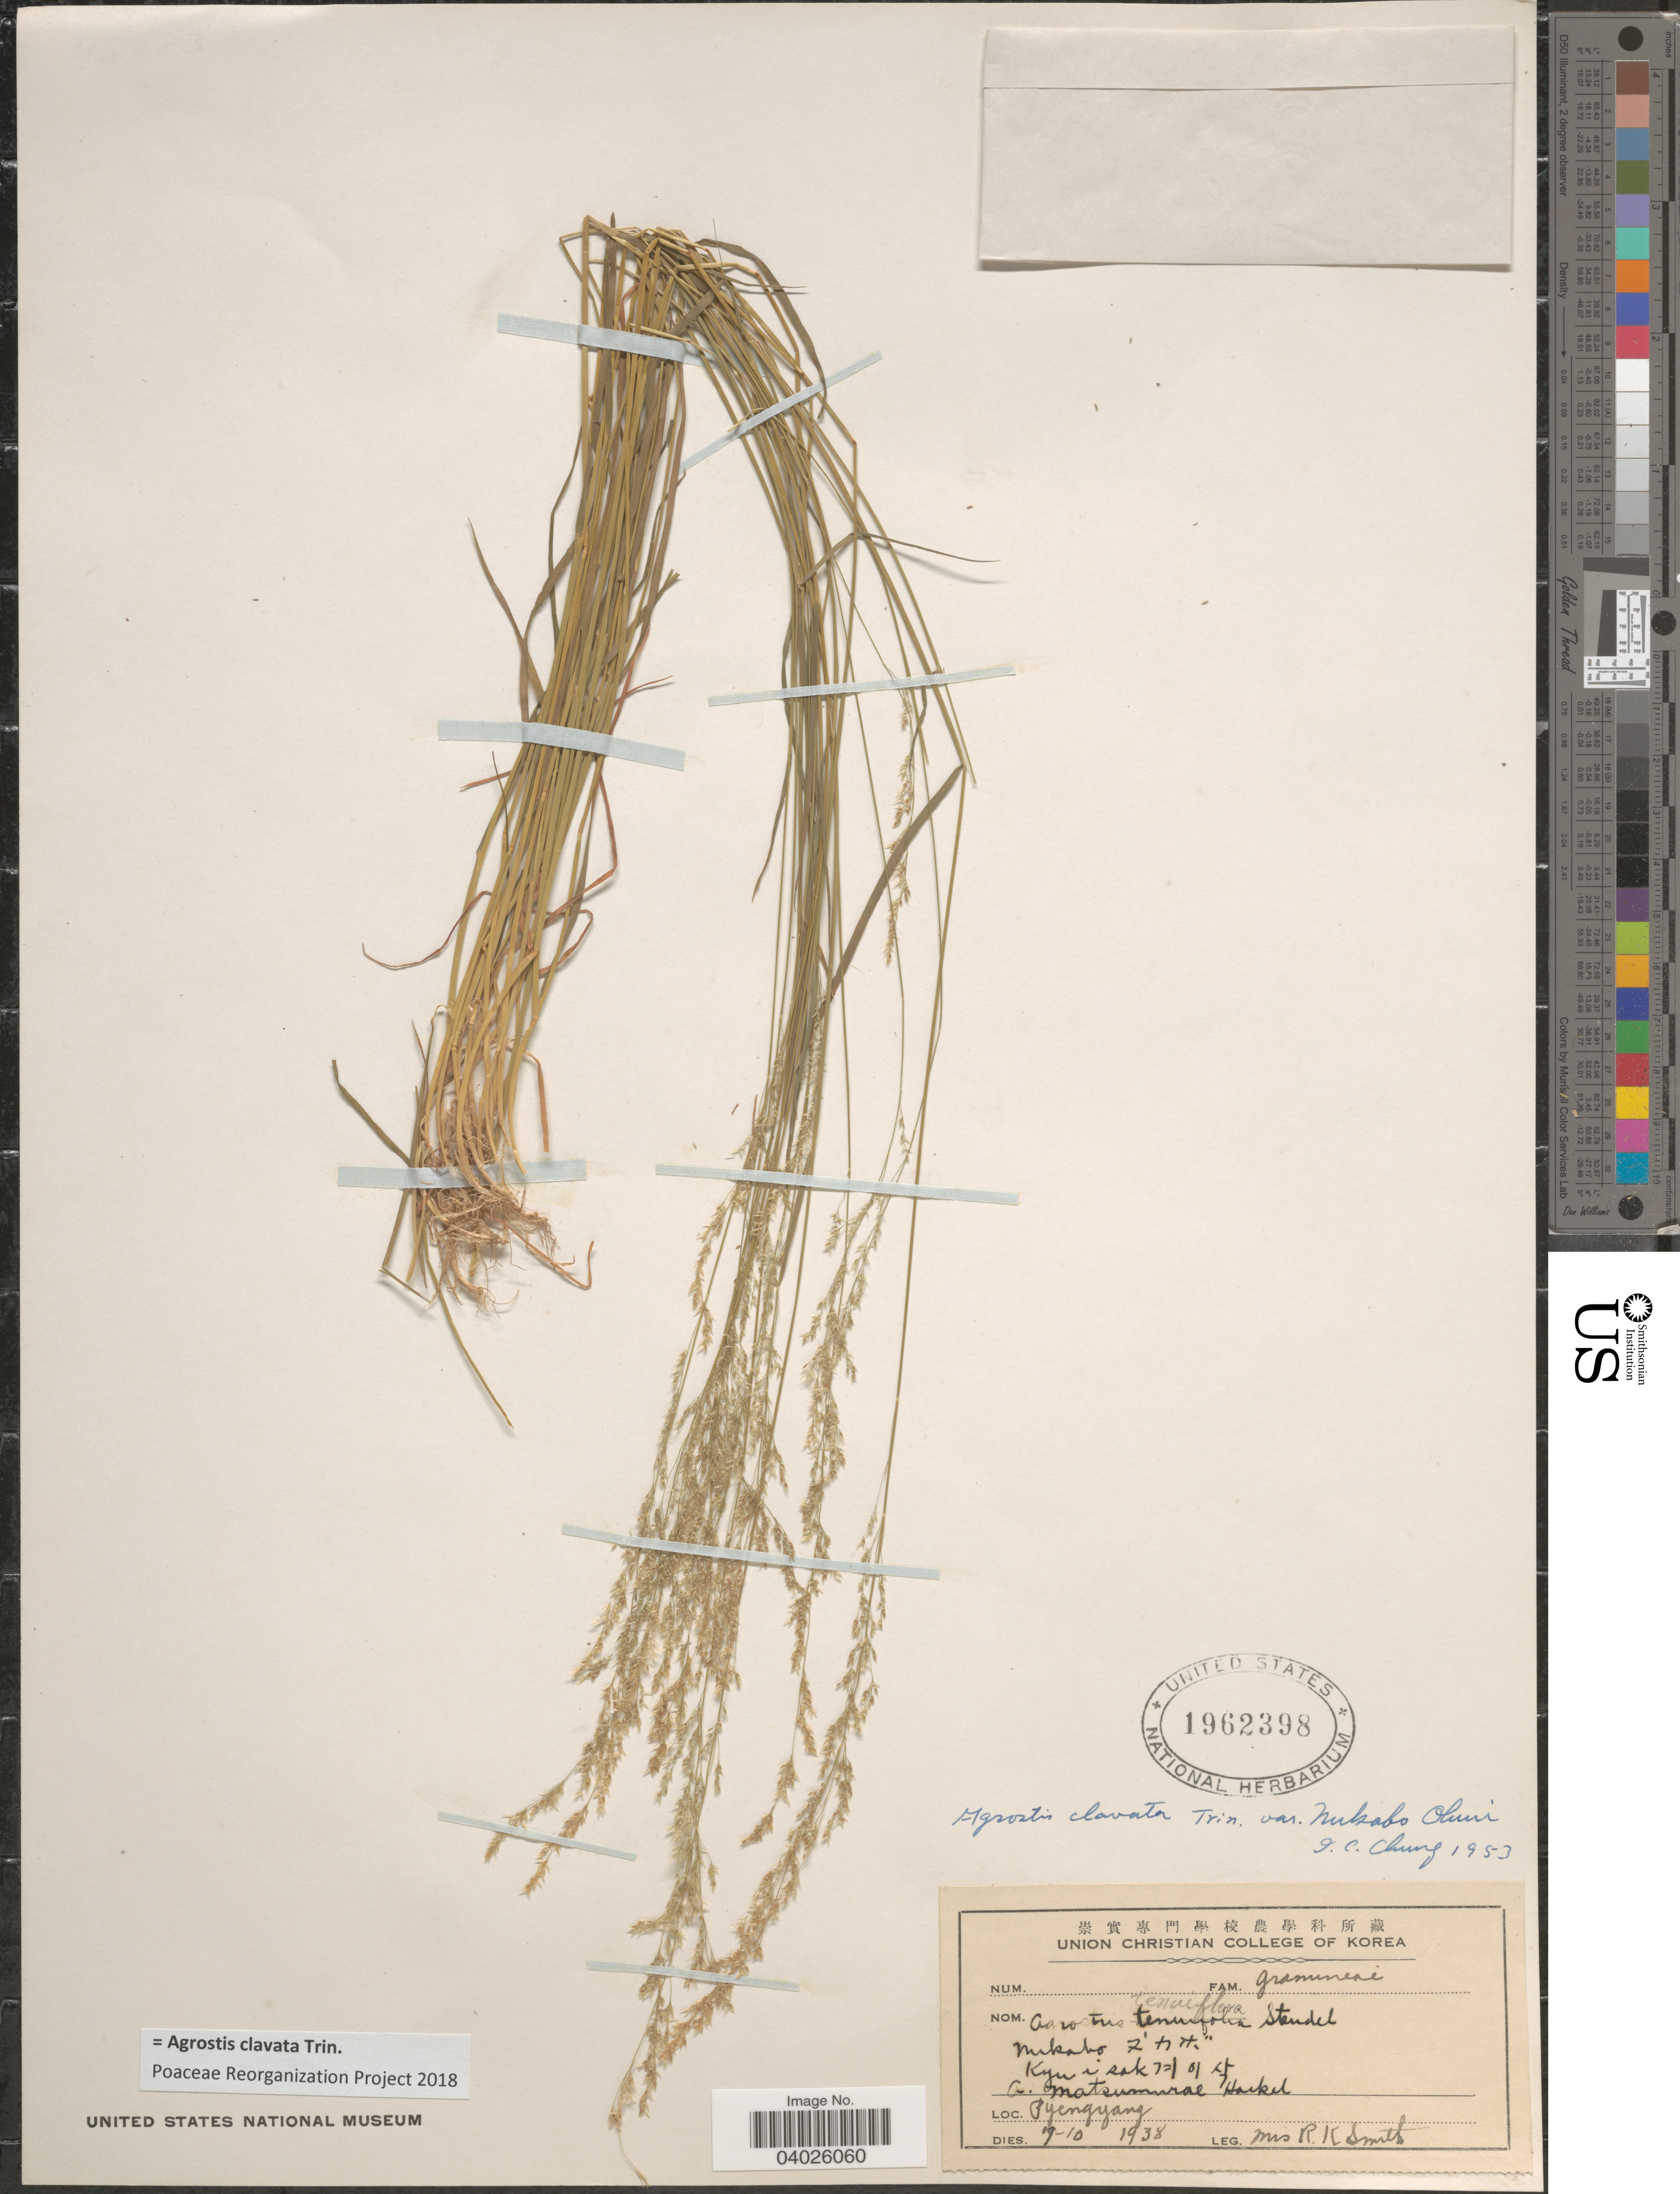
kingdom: Plantae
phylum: Tracheophyta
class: Liliopsida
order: Poales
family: Poaceae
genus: Agrostis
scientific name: Agrostis clavata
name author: Trin.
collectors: Mrs. R. K. Smith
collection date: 1938-10-19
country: North Korea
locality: Pyengyang.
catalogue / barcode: US 1962398